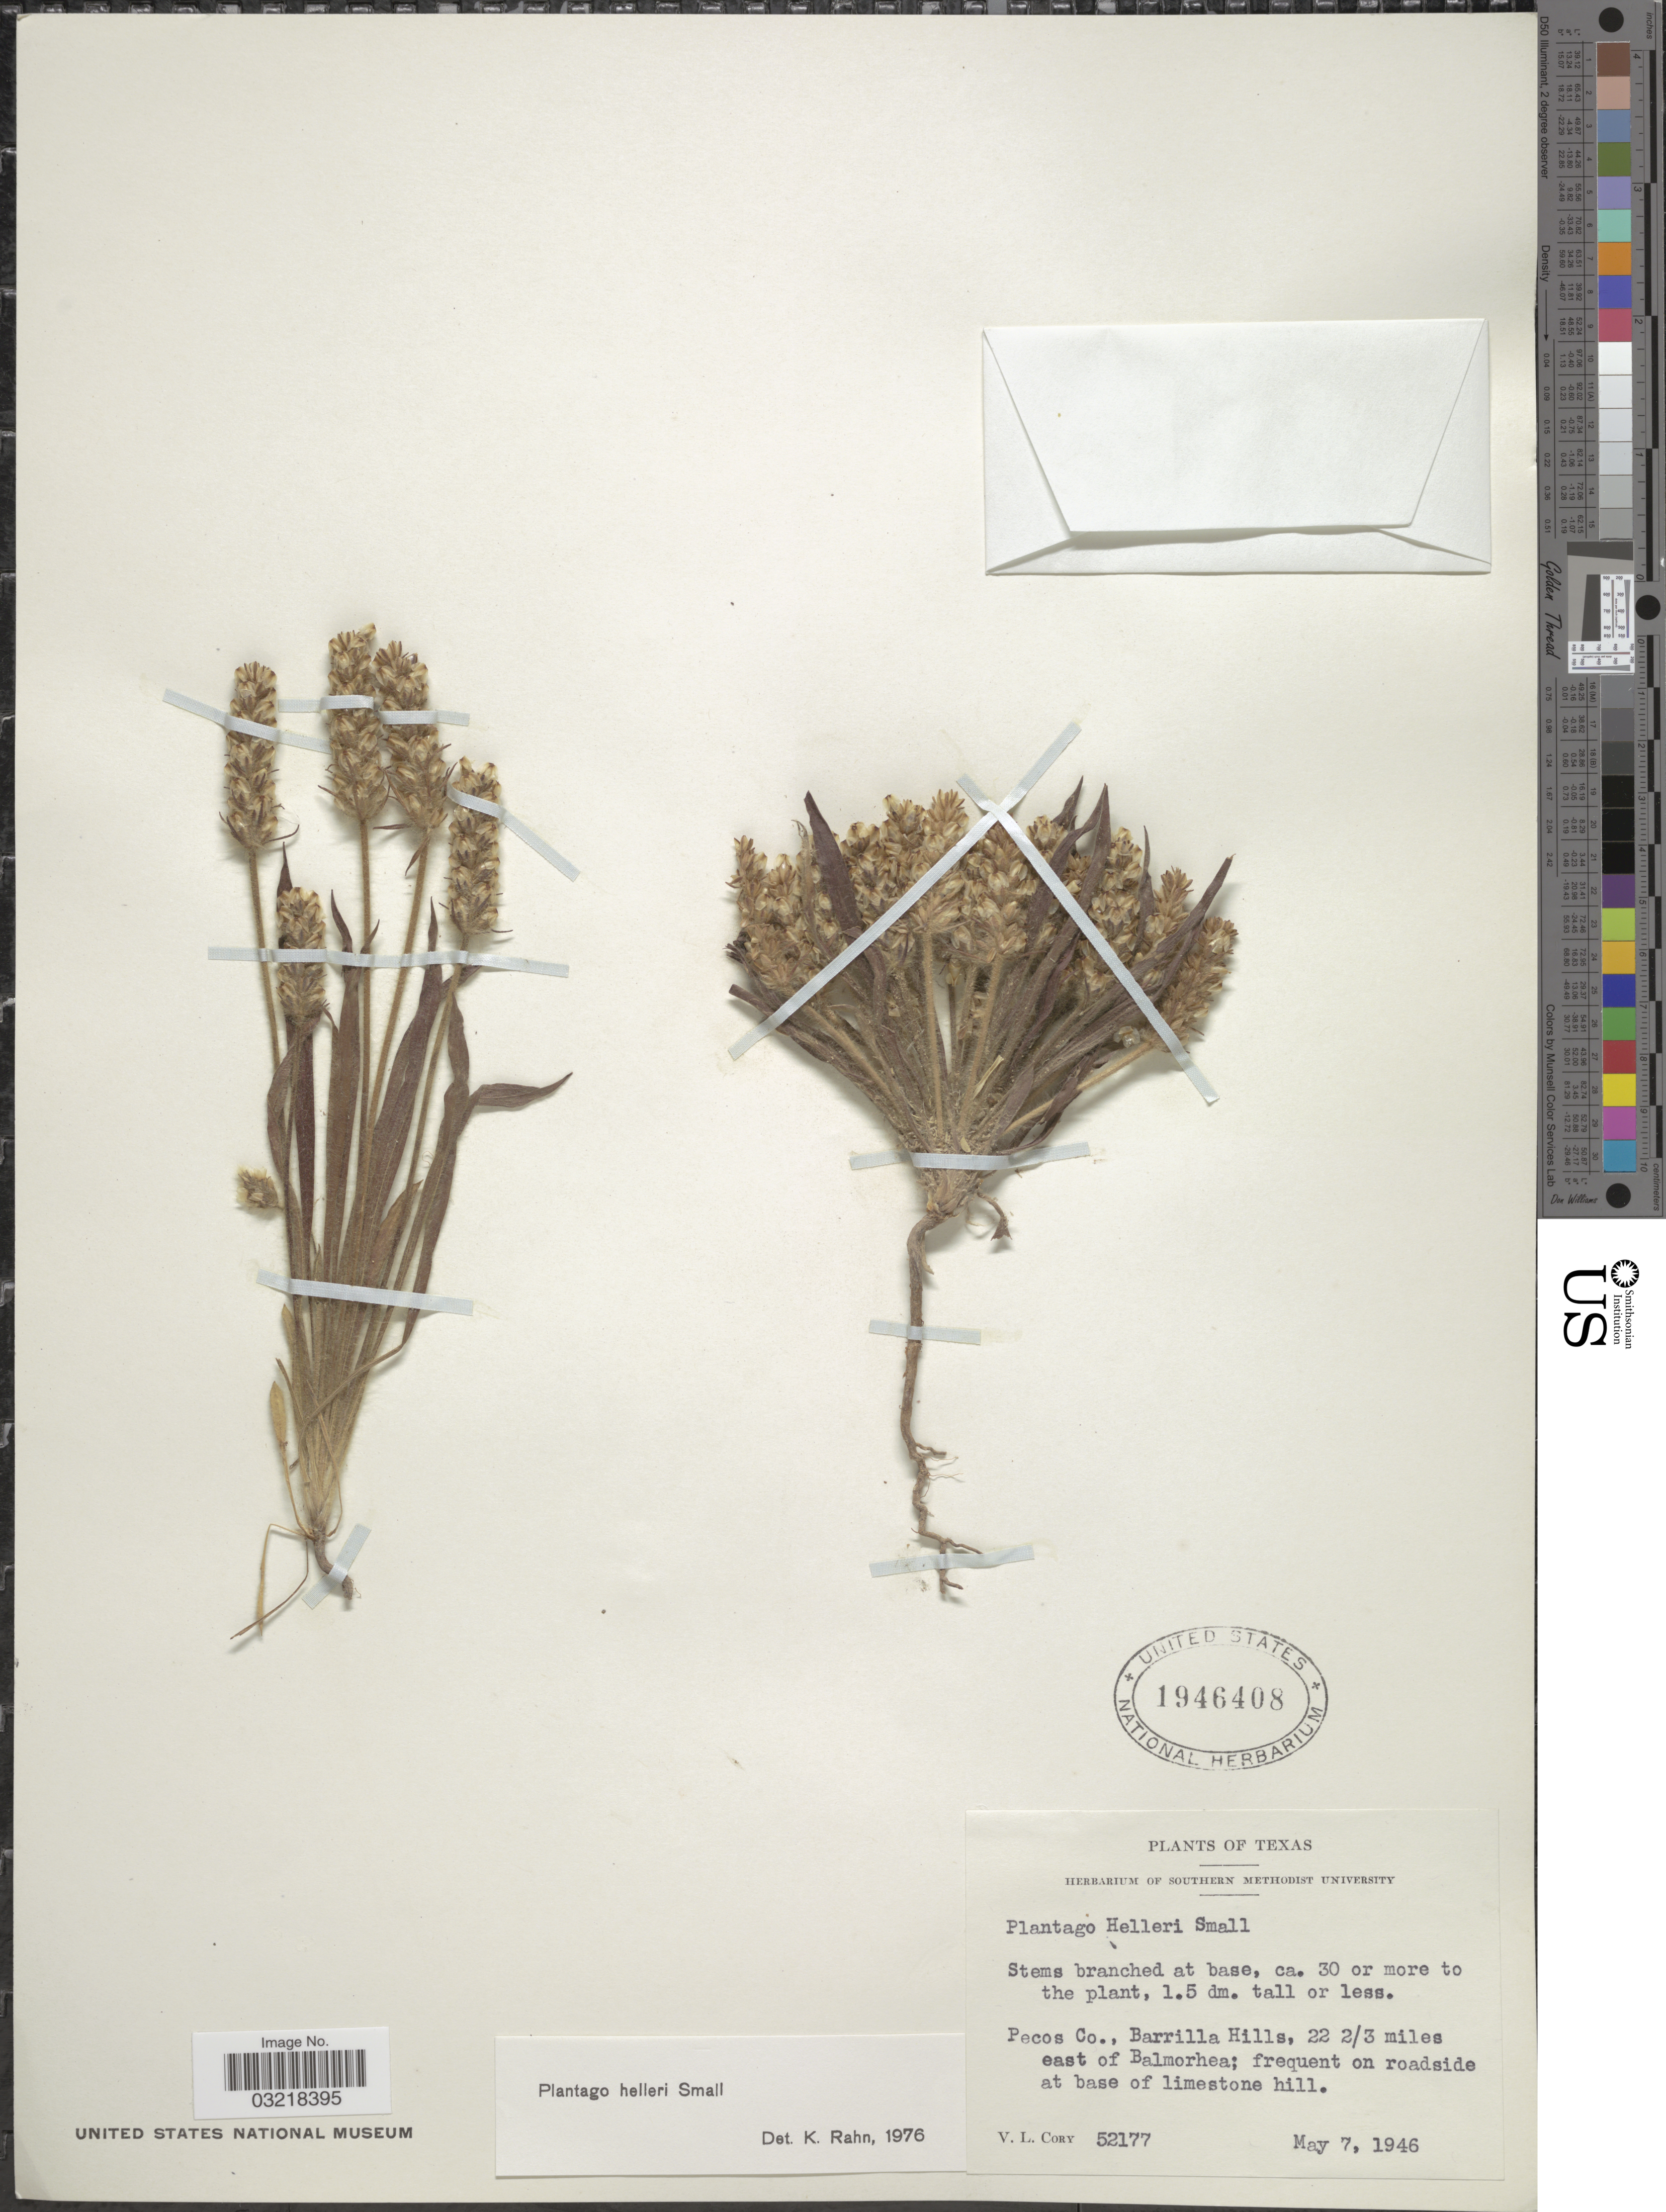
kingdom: Plantae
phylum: Tracheophyta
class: Magnoliopsida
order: Lamiales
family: Plantaginaceae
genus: Plantago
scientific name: Plantago helleri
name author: Small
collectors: V. Cory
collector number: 52177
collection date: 1946-05-07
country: United States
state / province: Texas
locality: Pecos Co., Barrilla Hills, 22 2/3 miles east of Balmorhea; frequent on roadside at base of limestone hill.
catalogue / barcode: US 1946408